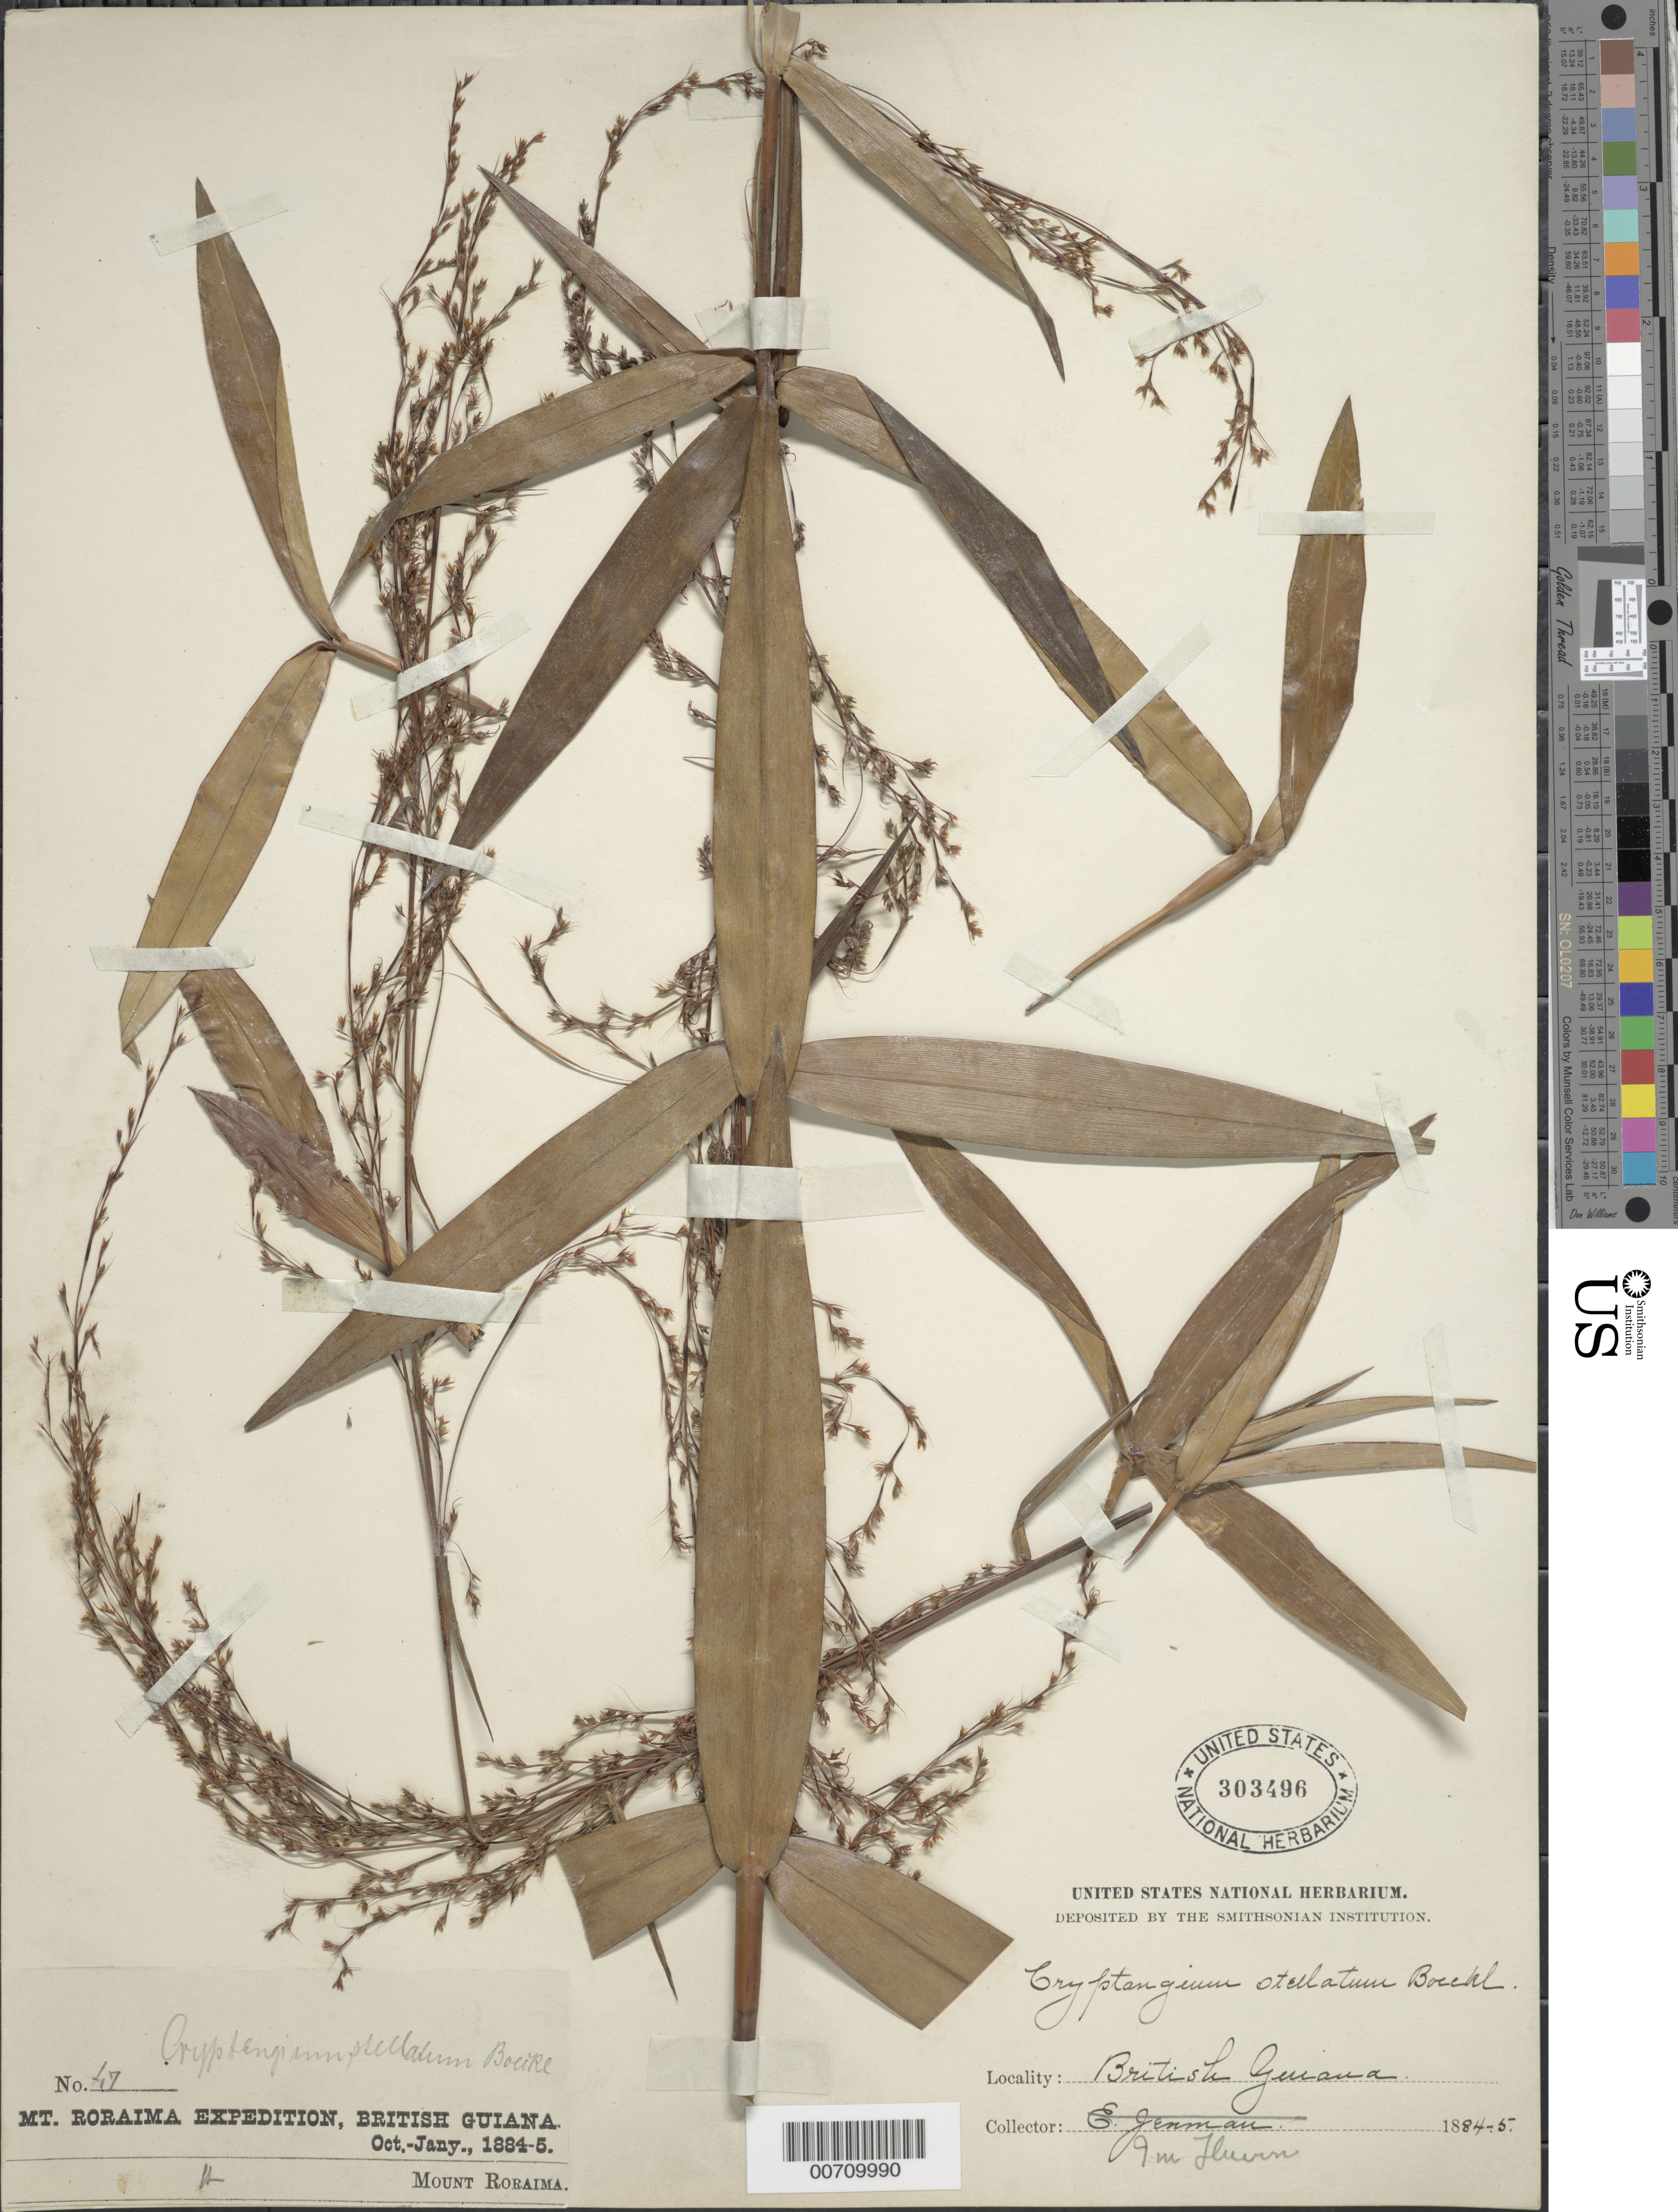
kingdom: Plantae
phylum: Tracheophyta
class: Liliopsida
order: Poales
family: Cyperaceae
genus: Didymiandrum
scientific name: Didymiandrum stellatum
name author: (Boeckeler) Gilly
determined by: Strong, Mark T., (BOT), Smithsonian Institution - National Museum of Natural History (UNITED STATES)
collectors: E. F. im Thurn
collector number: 47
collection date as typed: October 1884 to January 1885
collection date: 1884-10/1885-01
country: Guyana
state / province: Cuyuni-Mazaruni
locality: Mt. Roraima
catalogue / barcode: US 303496